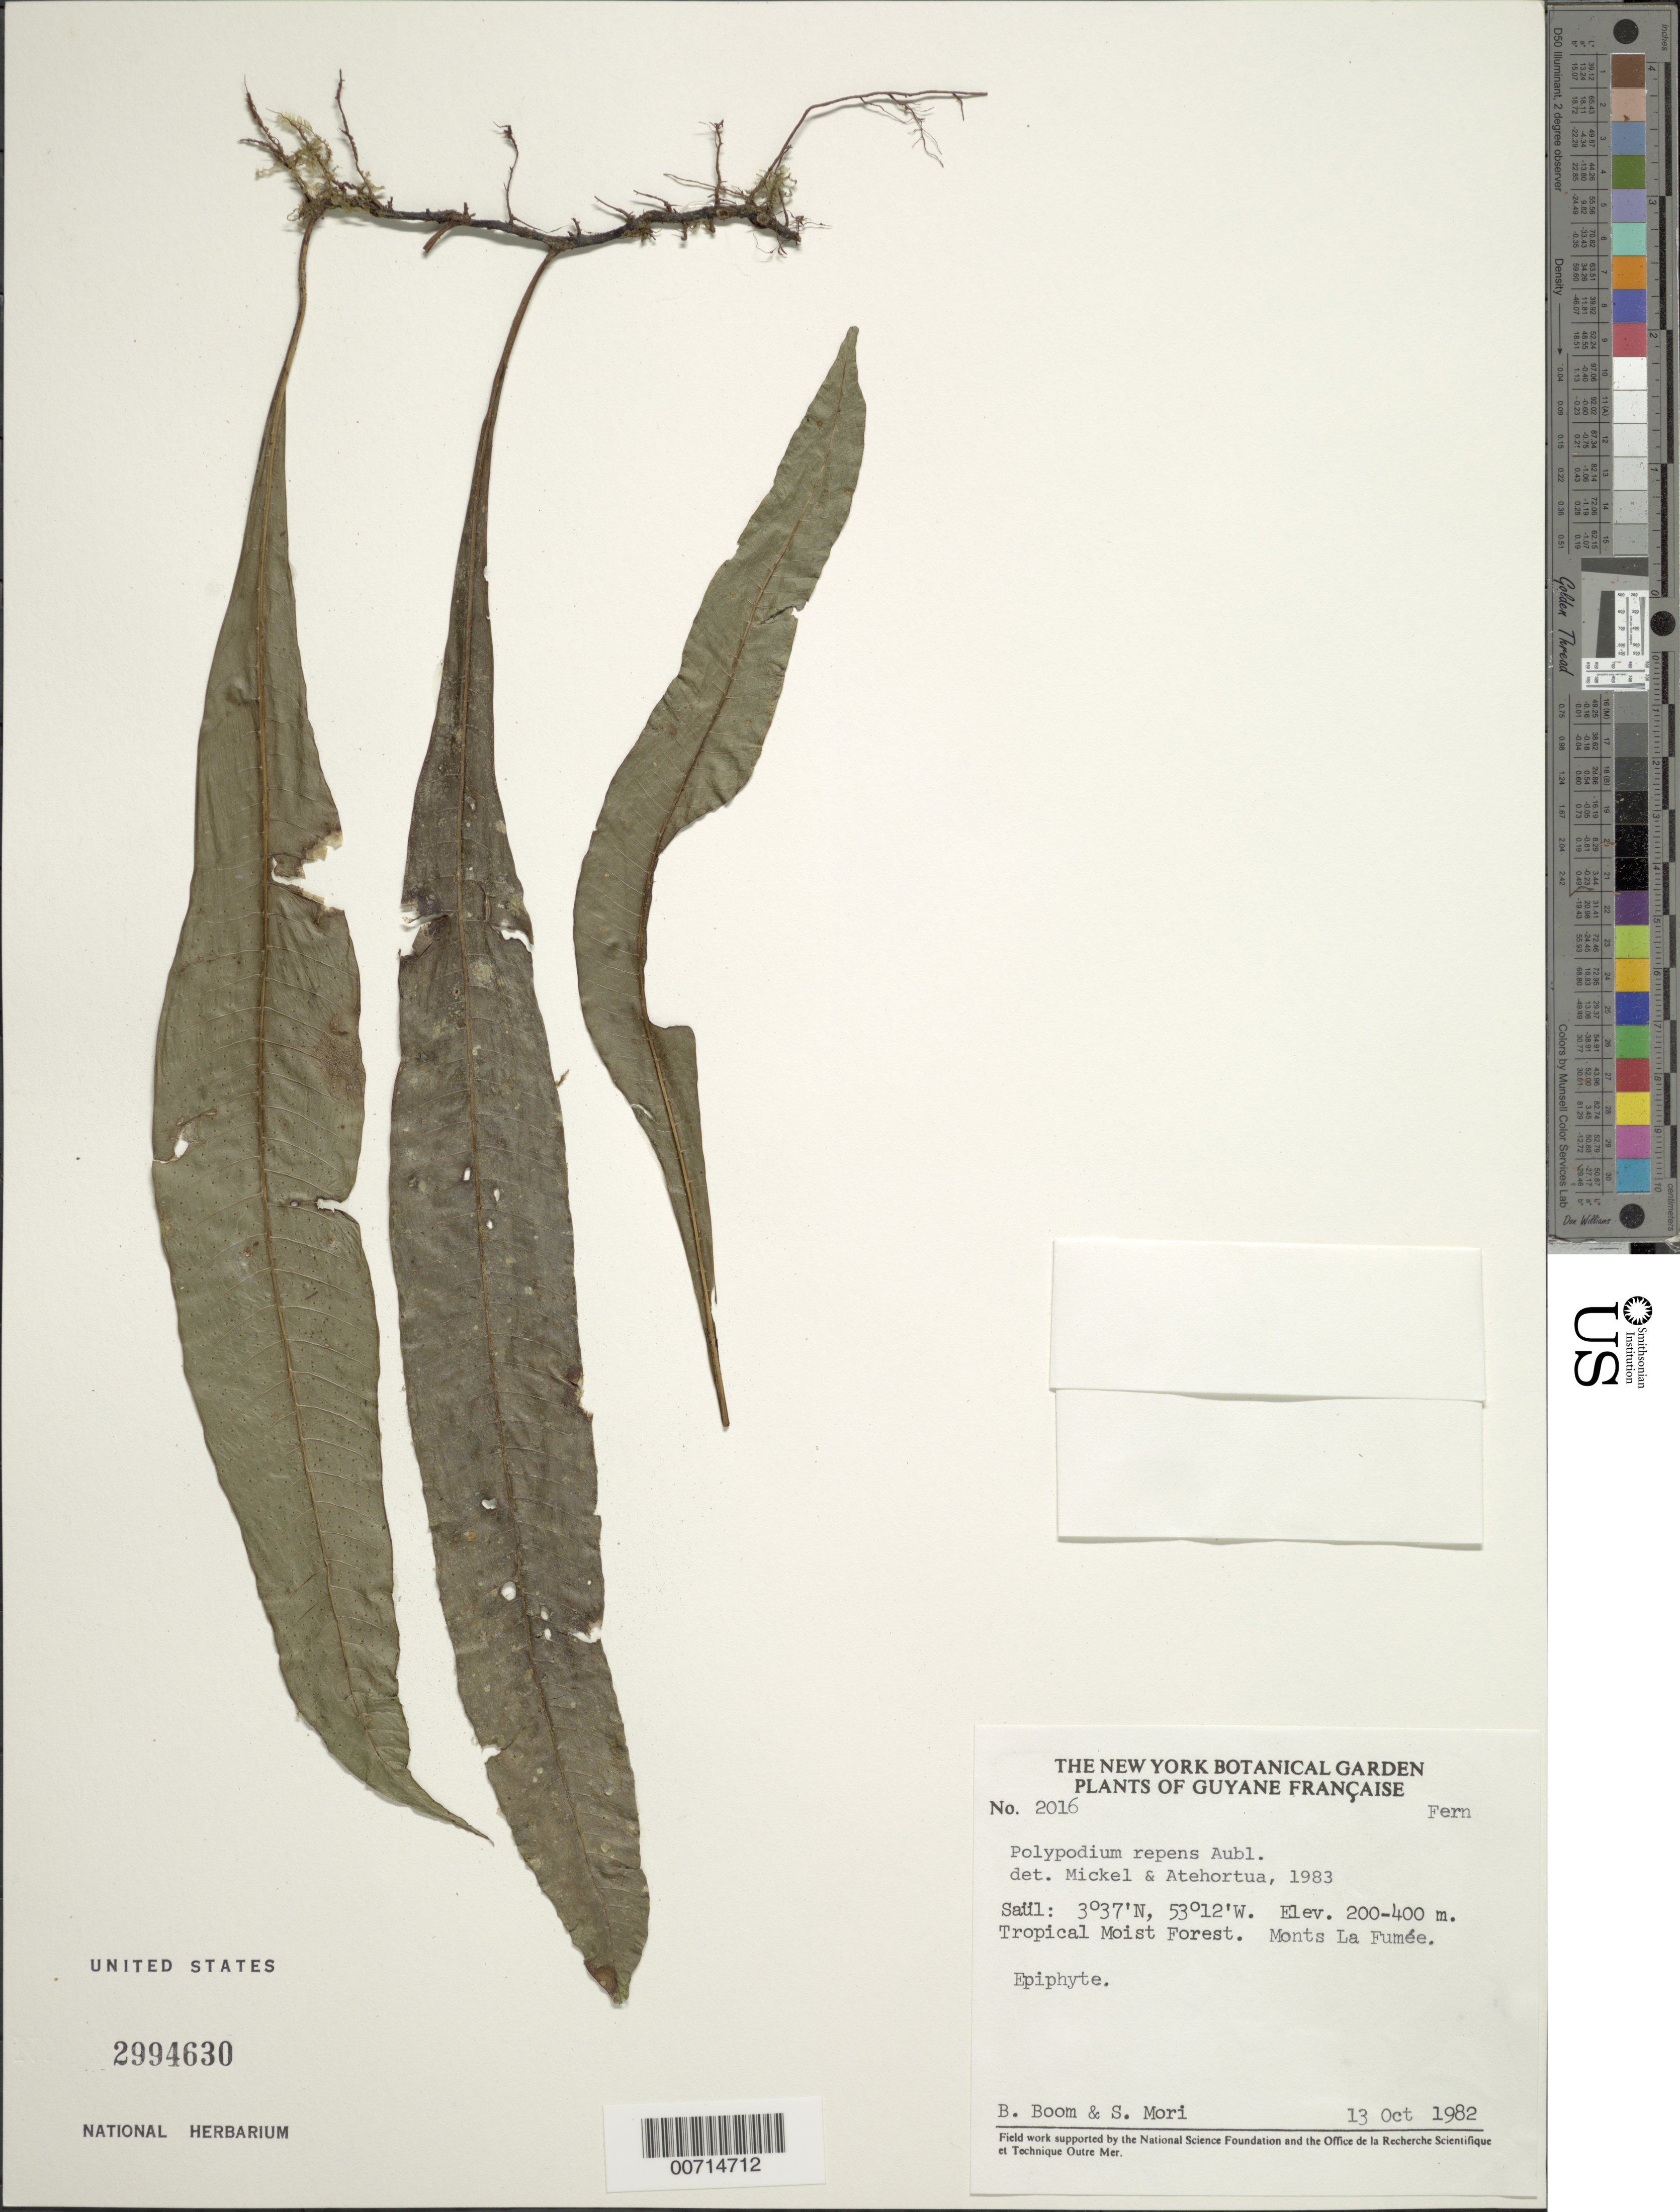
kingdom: Plantae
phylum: Tracheophyta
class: Polypodiopsida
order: Polypodiales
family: Polypodiaceae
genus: Campyloneurum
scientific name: Campyloneurum repens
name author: (Aubl.) C. Presl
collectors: B. M. Boom & S. Mori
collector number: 2016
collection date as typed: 13-Oct-82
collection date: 1982-10-13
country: French Guiana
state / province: Saint-Laurent-du-Maroni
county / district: Saül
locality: Monts La Fumée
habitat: Tropical moist forest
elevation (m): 200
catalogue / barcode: US 2994630